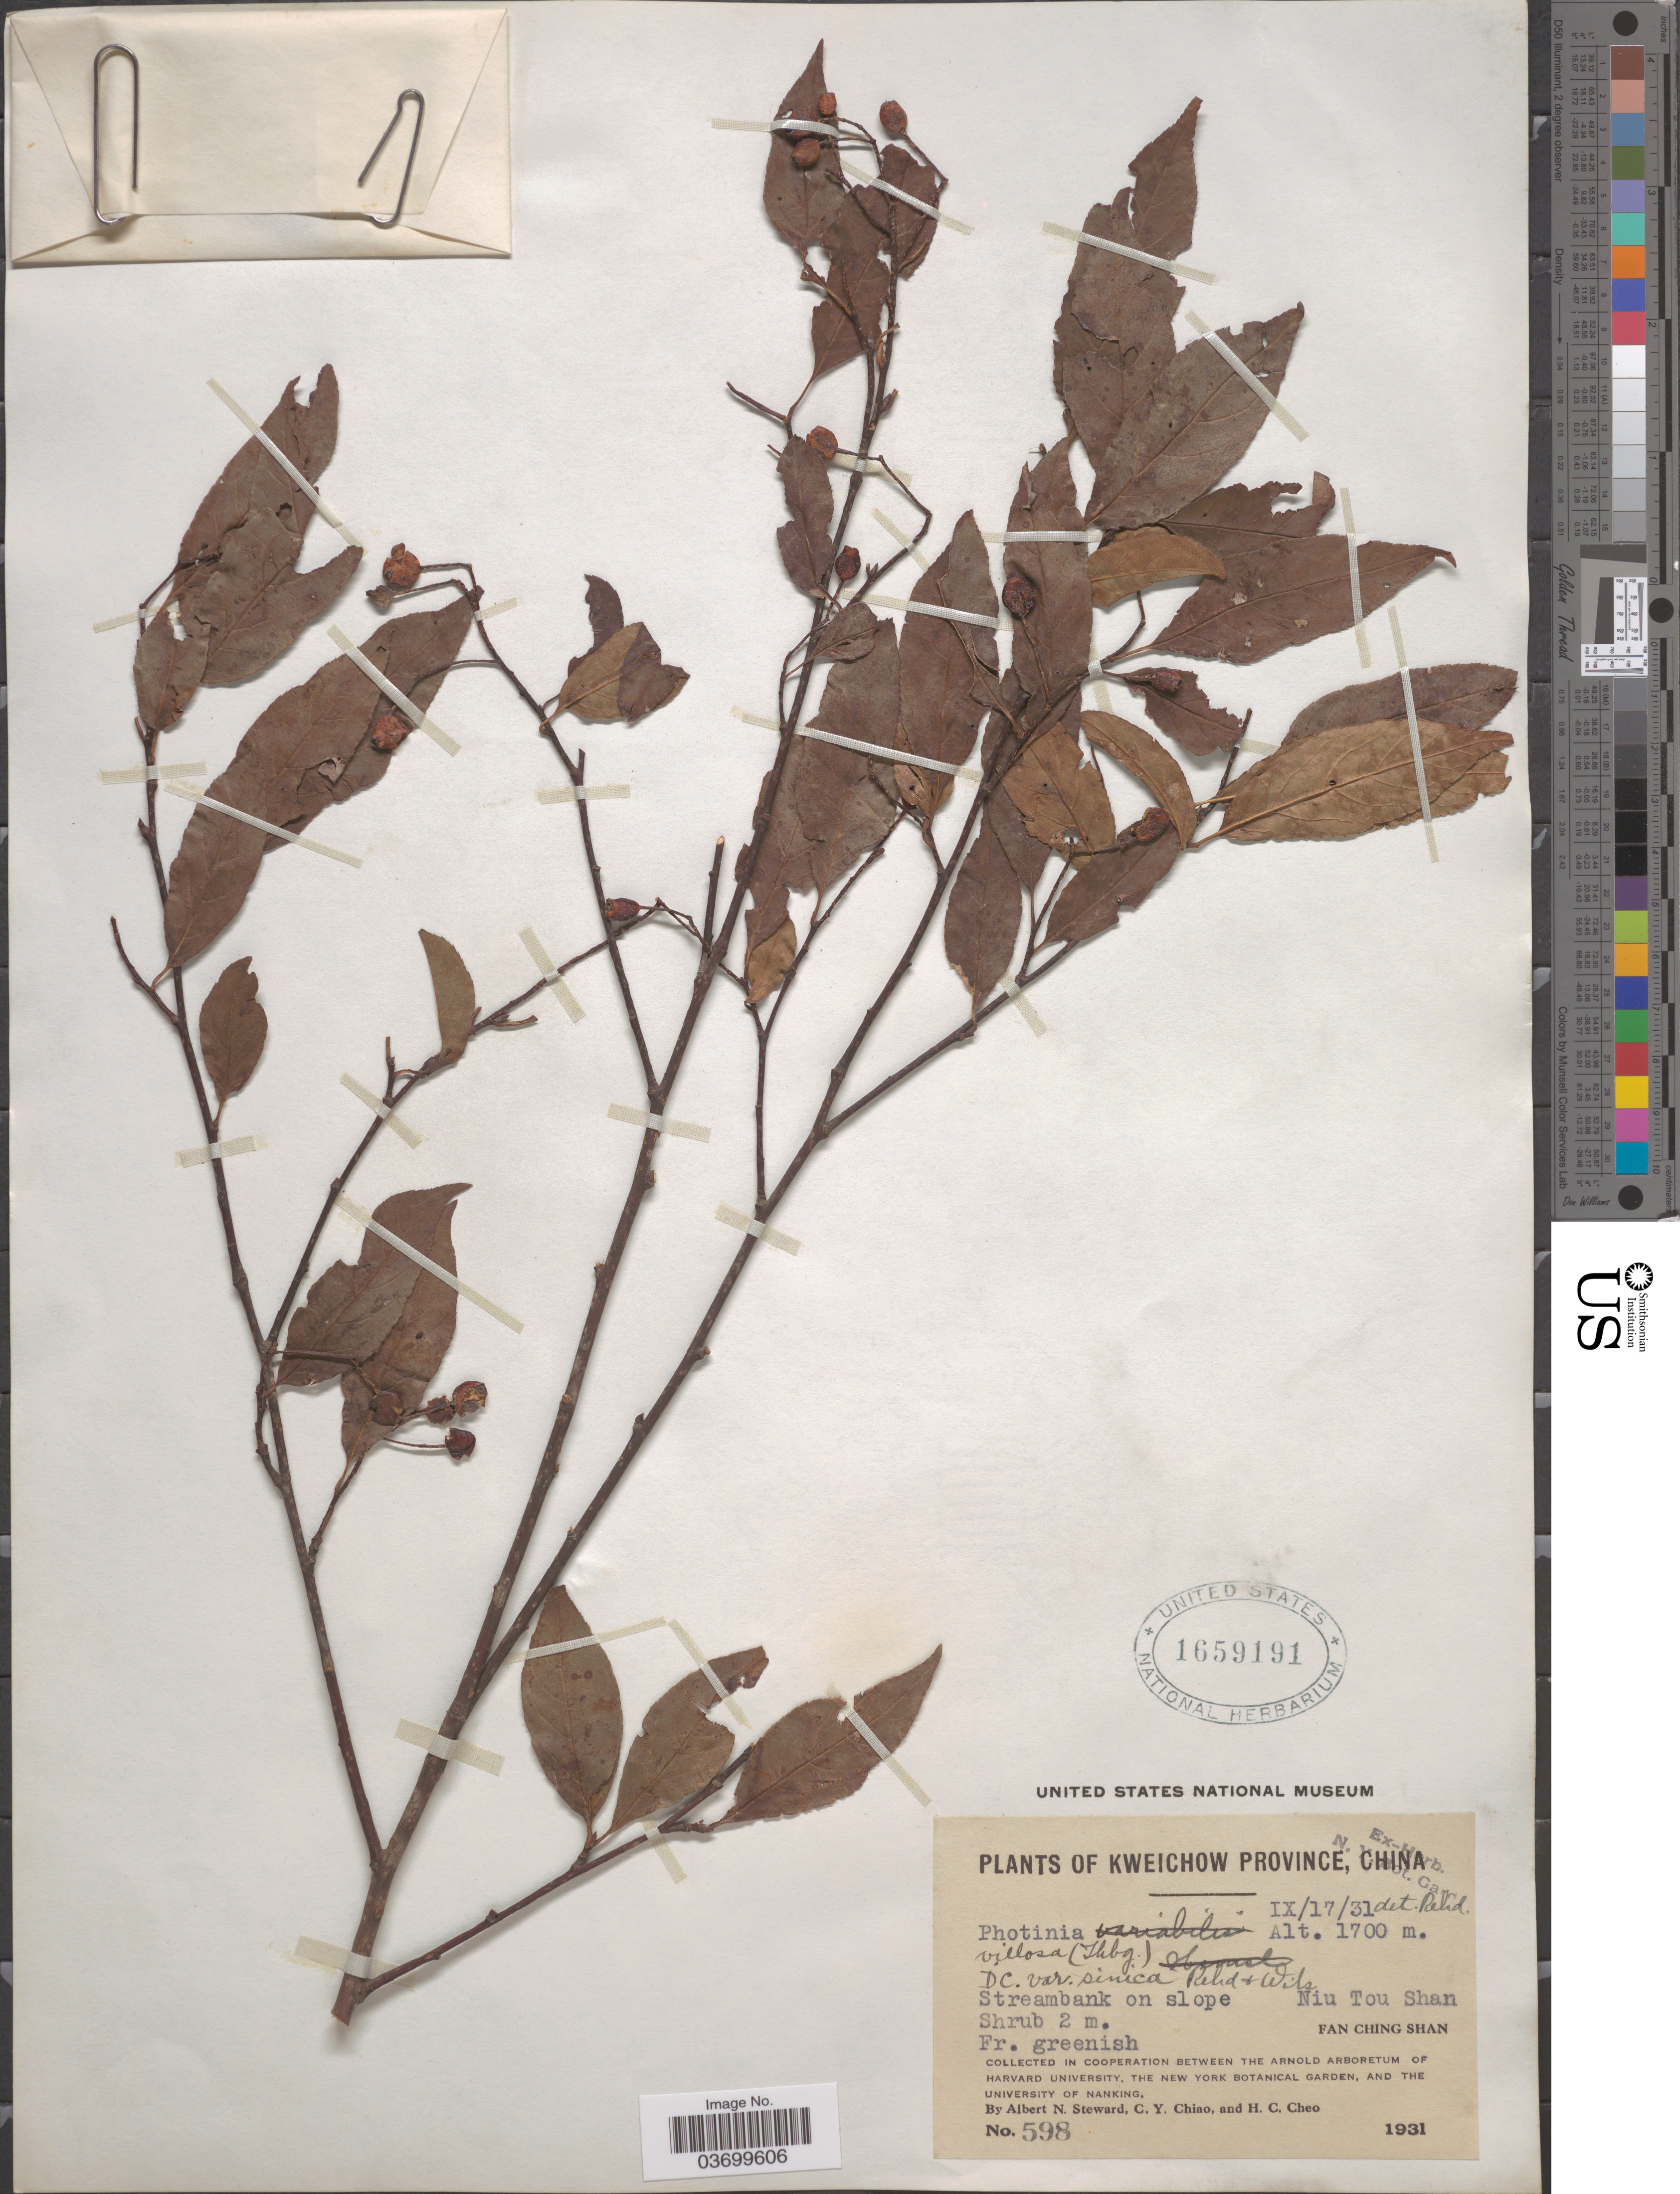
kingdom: Plantae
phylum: Tracheophyta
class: Magnoliopsida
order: Rosales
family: Rosaceae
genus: Photinia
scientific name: Photinia villosa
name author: (DC.) Thunb.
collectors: A. N. Steward, C. Y. Chiao & H. Cheo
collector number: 598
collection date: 1931-09-17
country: China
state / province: Guizhou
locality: Kweichow Province. Streambank on slope Niu Tou Shan. Fan Ching Shan.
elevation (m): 1700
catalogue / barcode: US 1659191